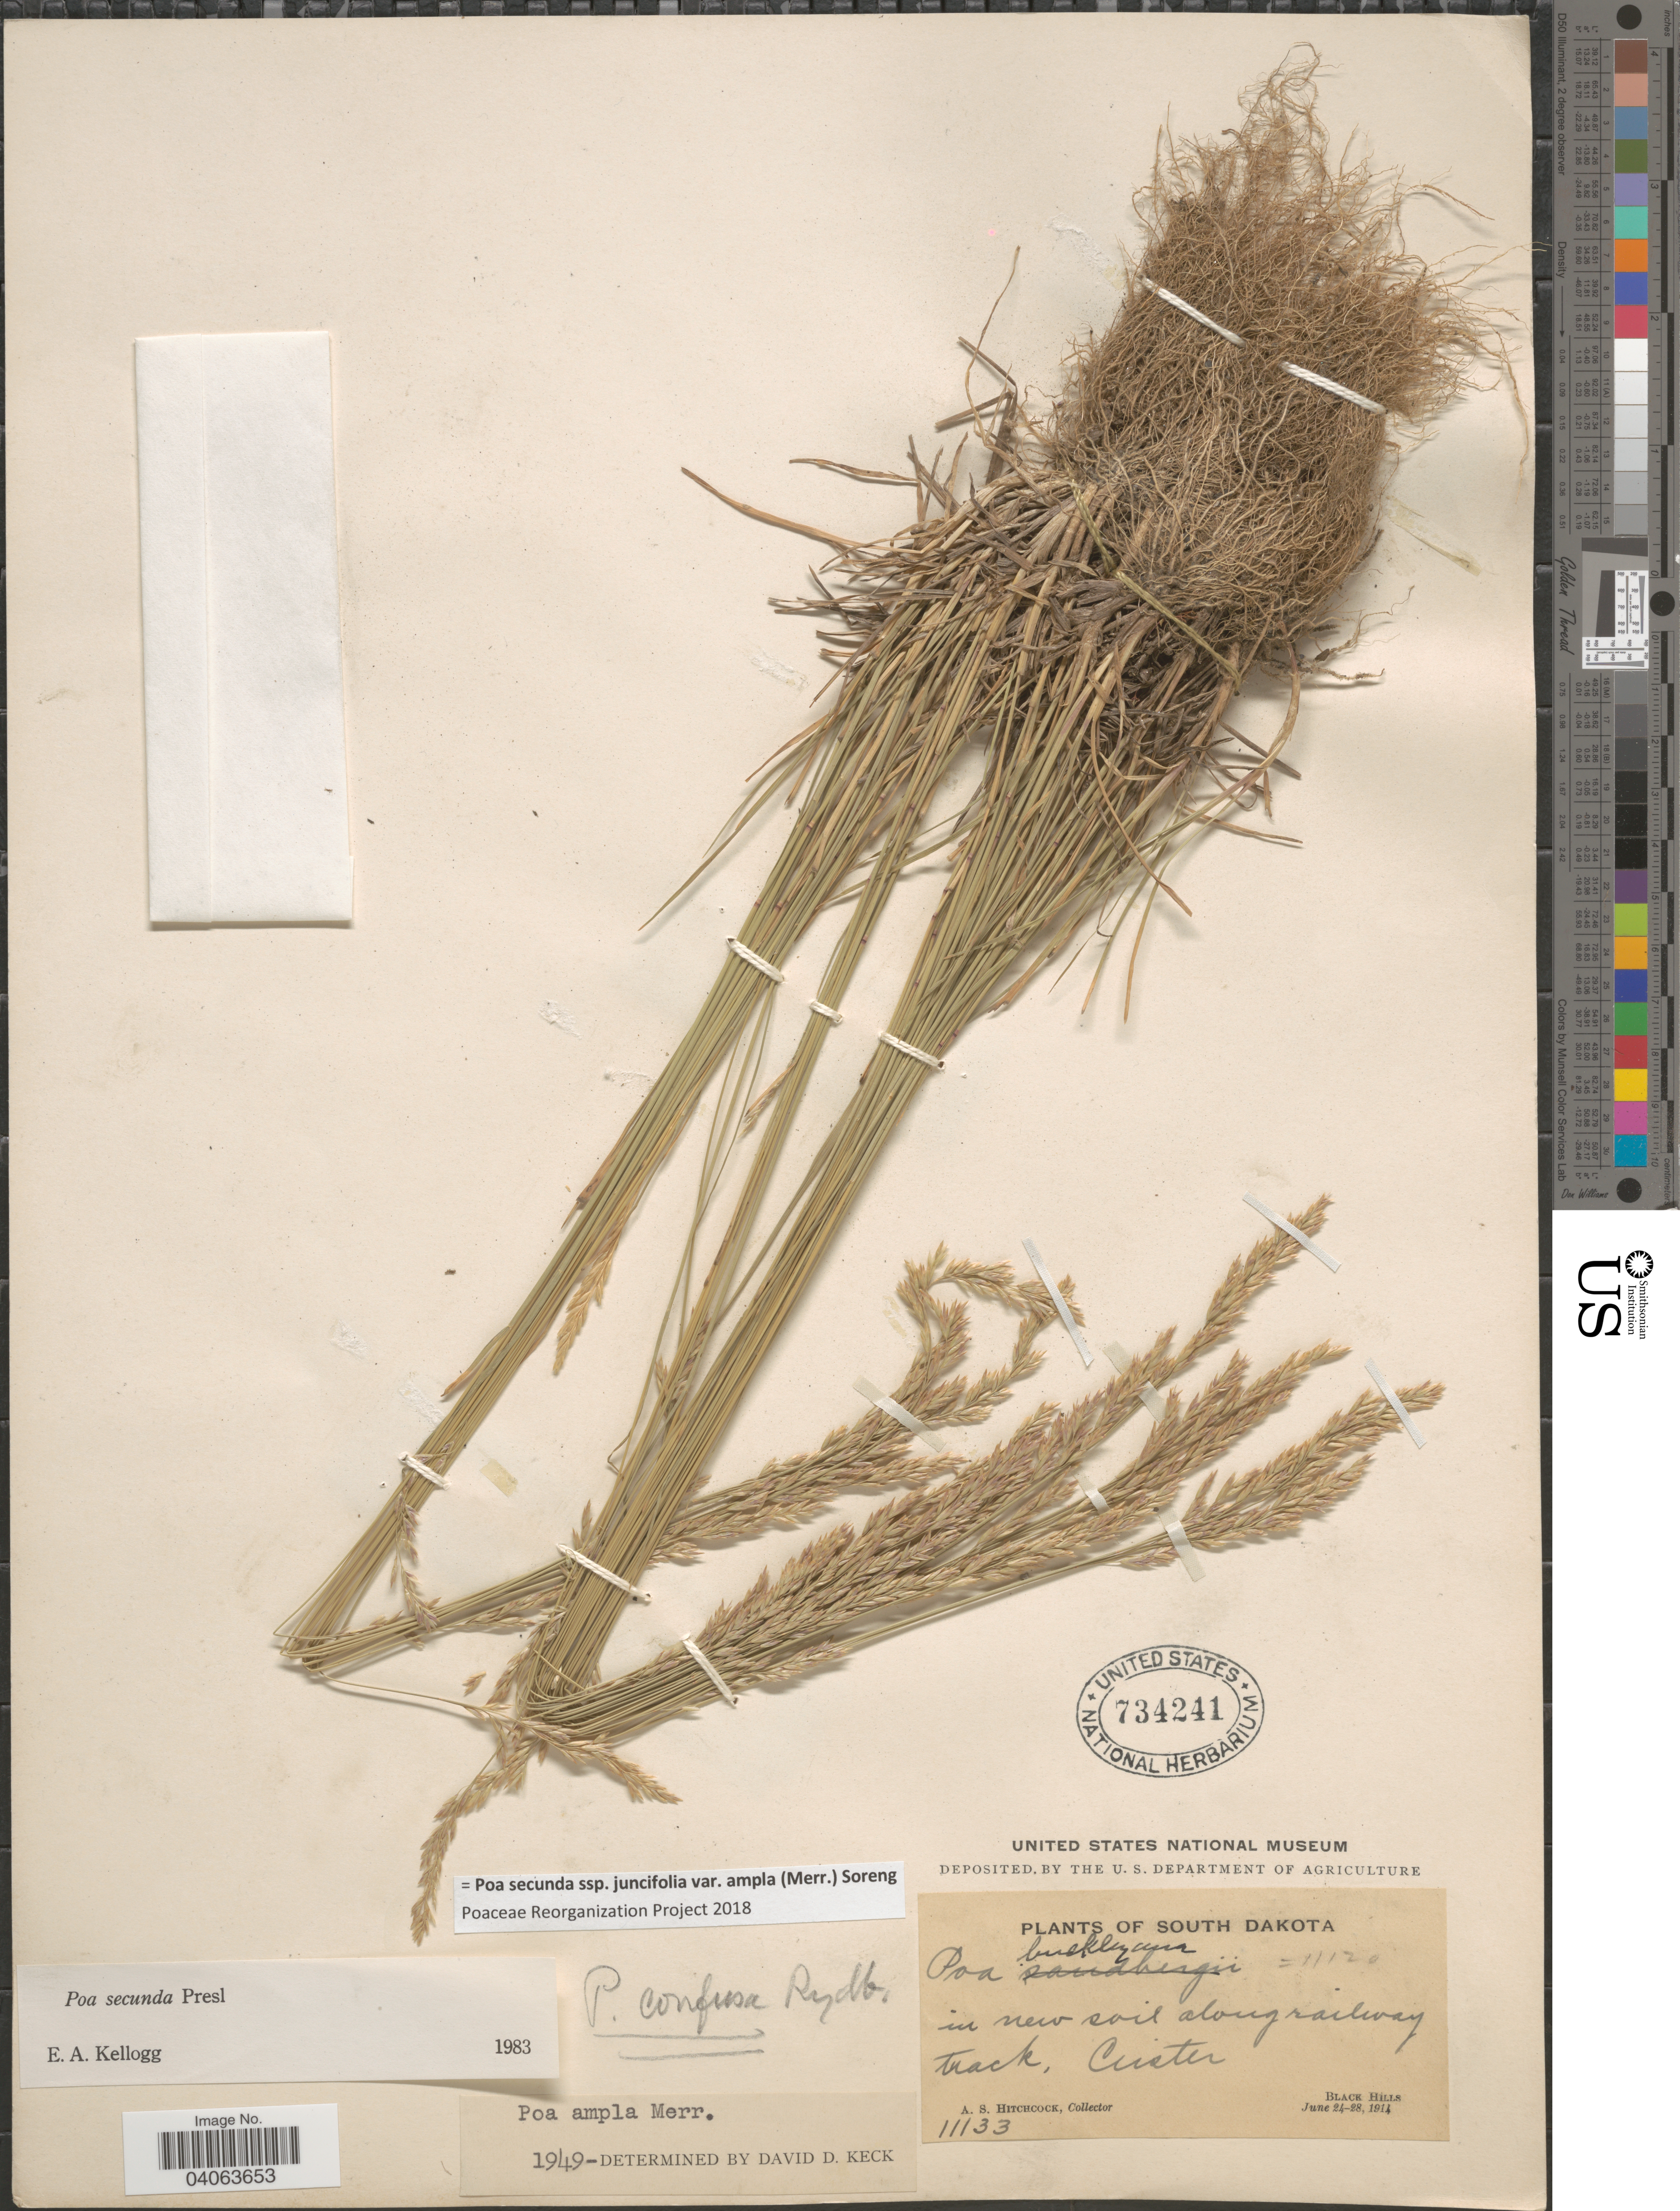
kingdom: Plantae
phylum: Tracheophyta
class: Liliopsida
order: Poales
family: Poaceae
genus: Poa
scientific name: Poa secunda subsp. juncifolia var. ampla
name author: (Merr.) Soreng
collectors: A. S. Hitchcock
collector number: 11133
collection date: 1914-06-24/1914-06-28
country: United States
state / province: South Dakota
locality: Along railway track, Custer. Black Hills.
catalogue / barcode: US 734241